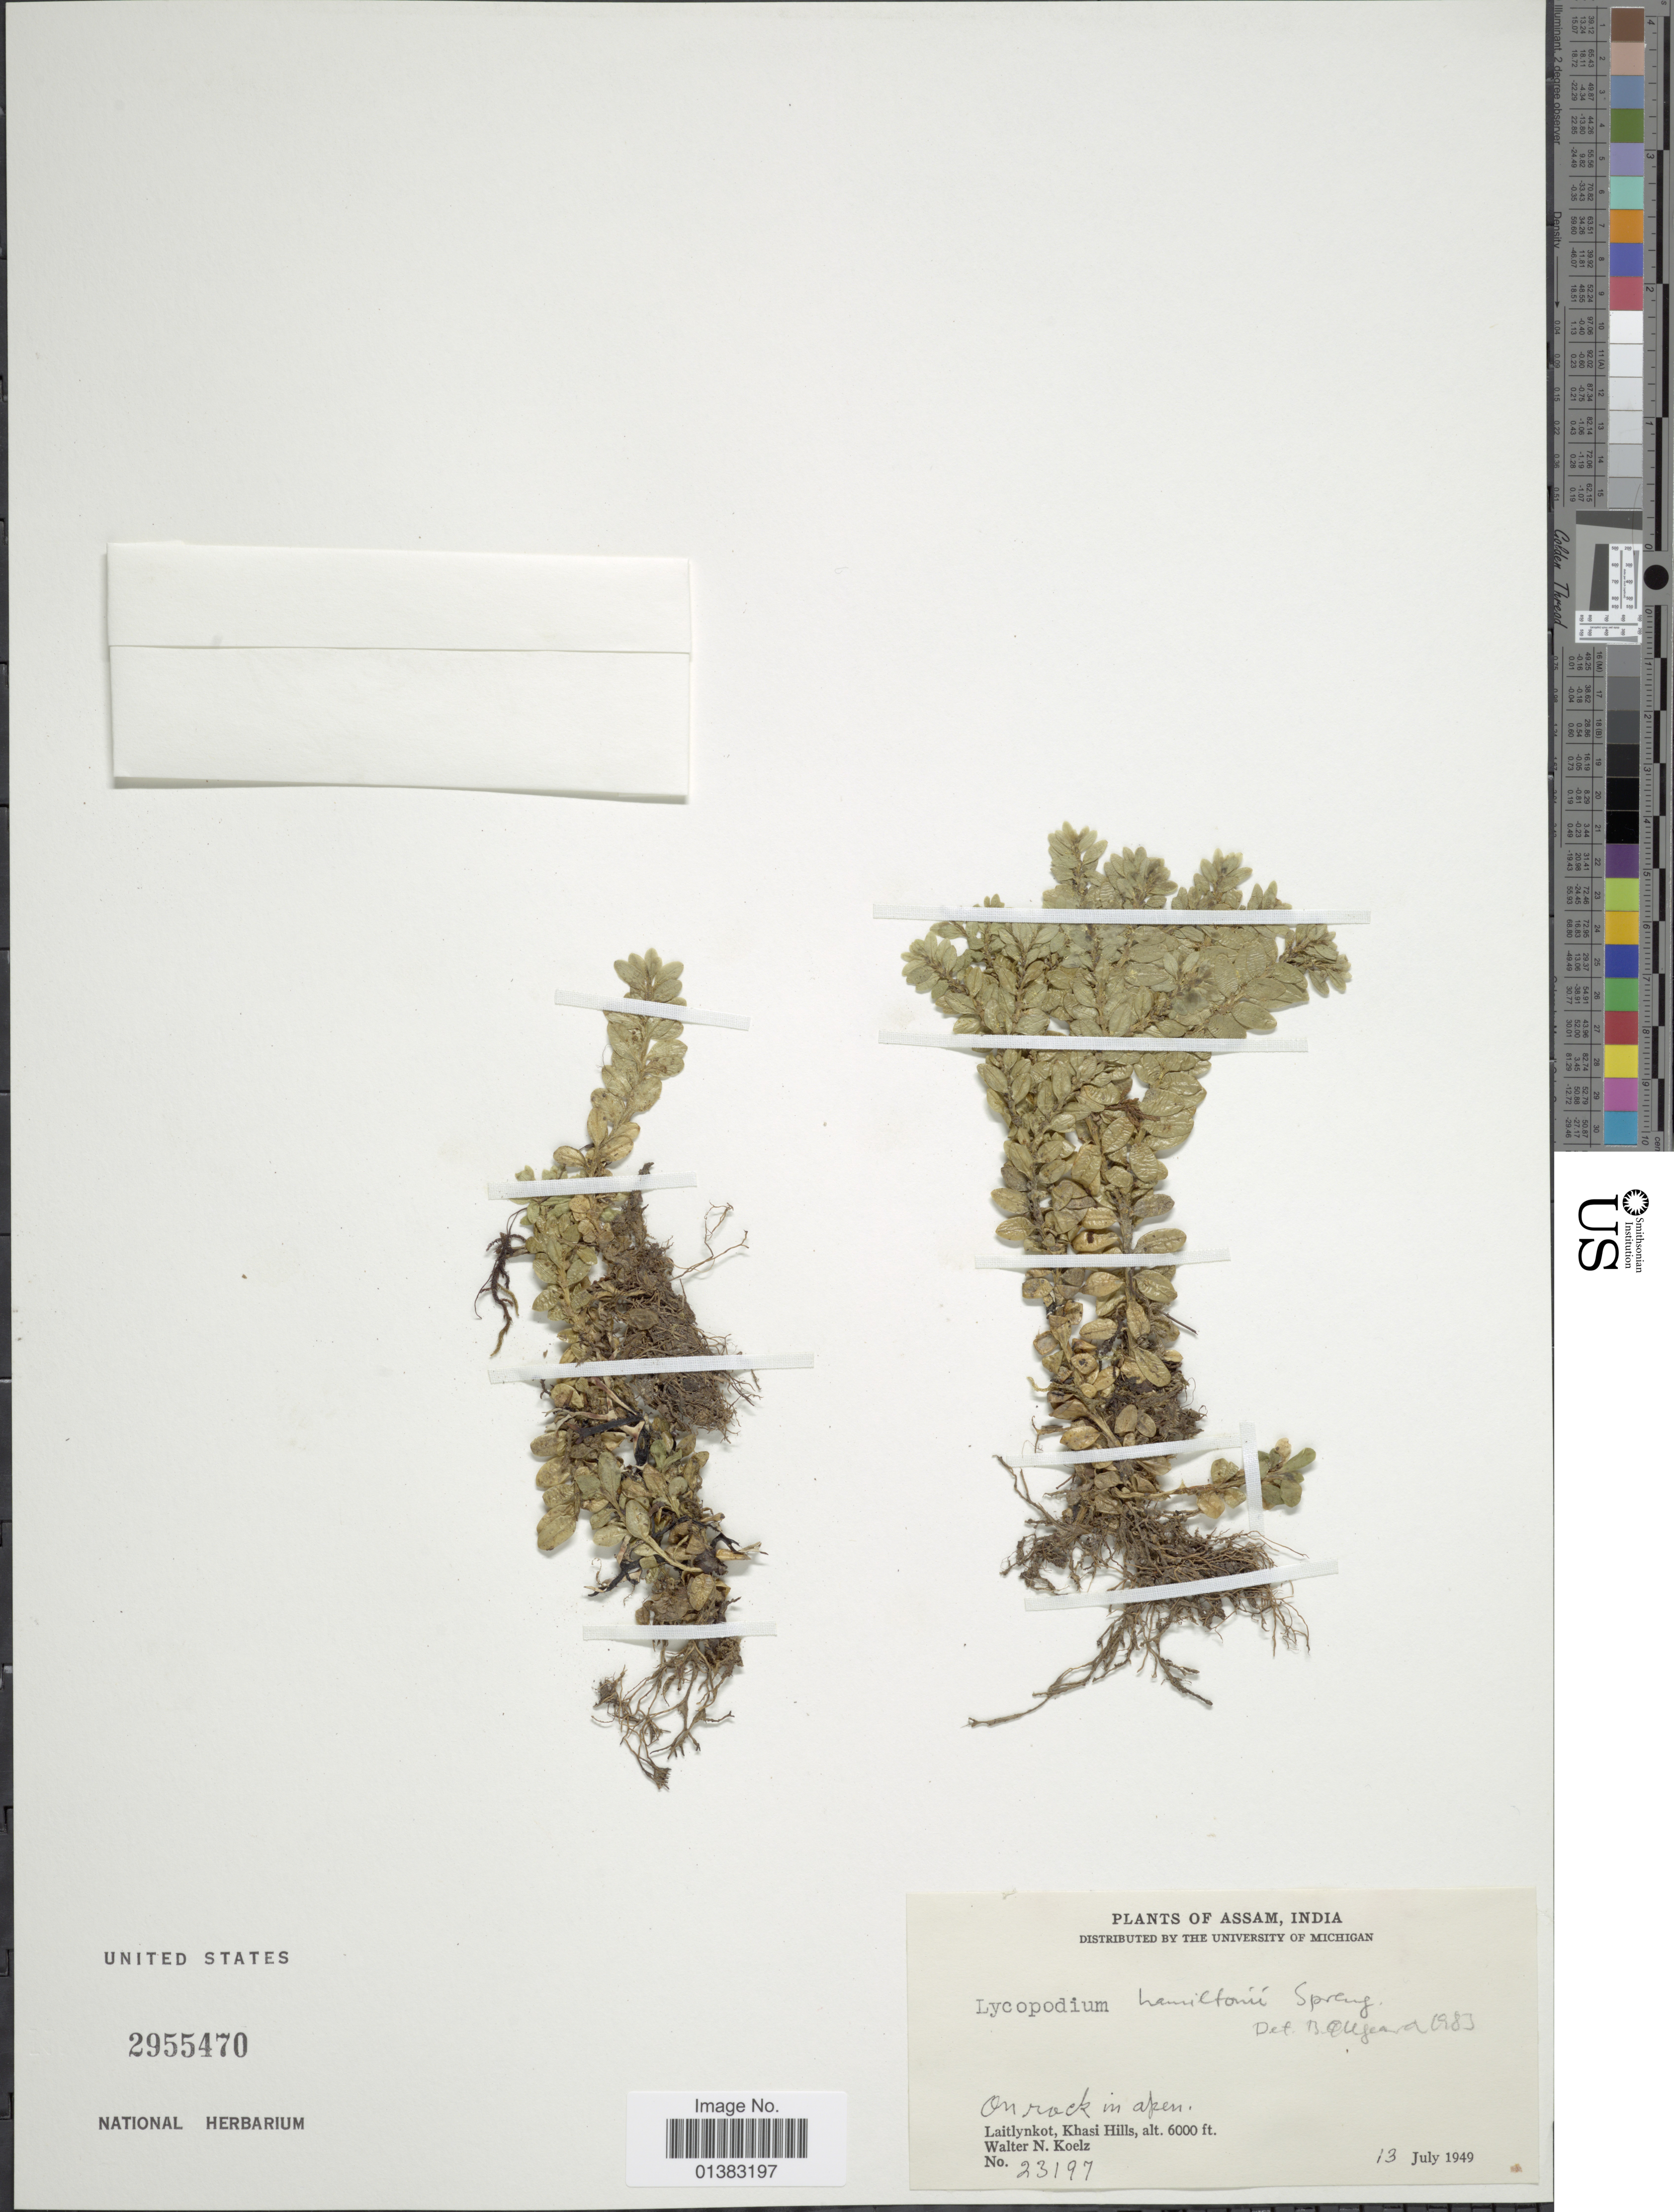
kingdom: Plantae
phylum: Tracheophyta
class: Lycopodiopsida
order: Lycopodiales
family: Lycopodiaceae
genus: Phlegmariurus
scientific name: Phlegmariurus hamiltonii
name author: (Spreng.) Á. Löve & D. Löve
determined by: Field, A. R.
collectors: W. N. Koelz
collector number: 23197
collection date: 1949-07-13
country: India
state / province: Meghalaya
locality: Laitlynkot, Khasi Hills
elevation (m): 1829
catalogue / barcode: US 2955470